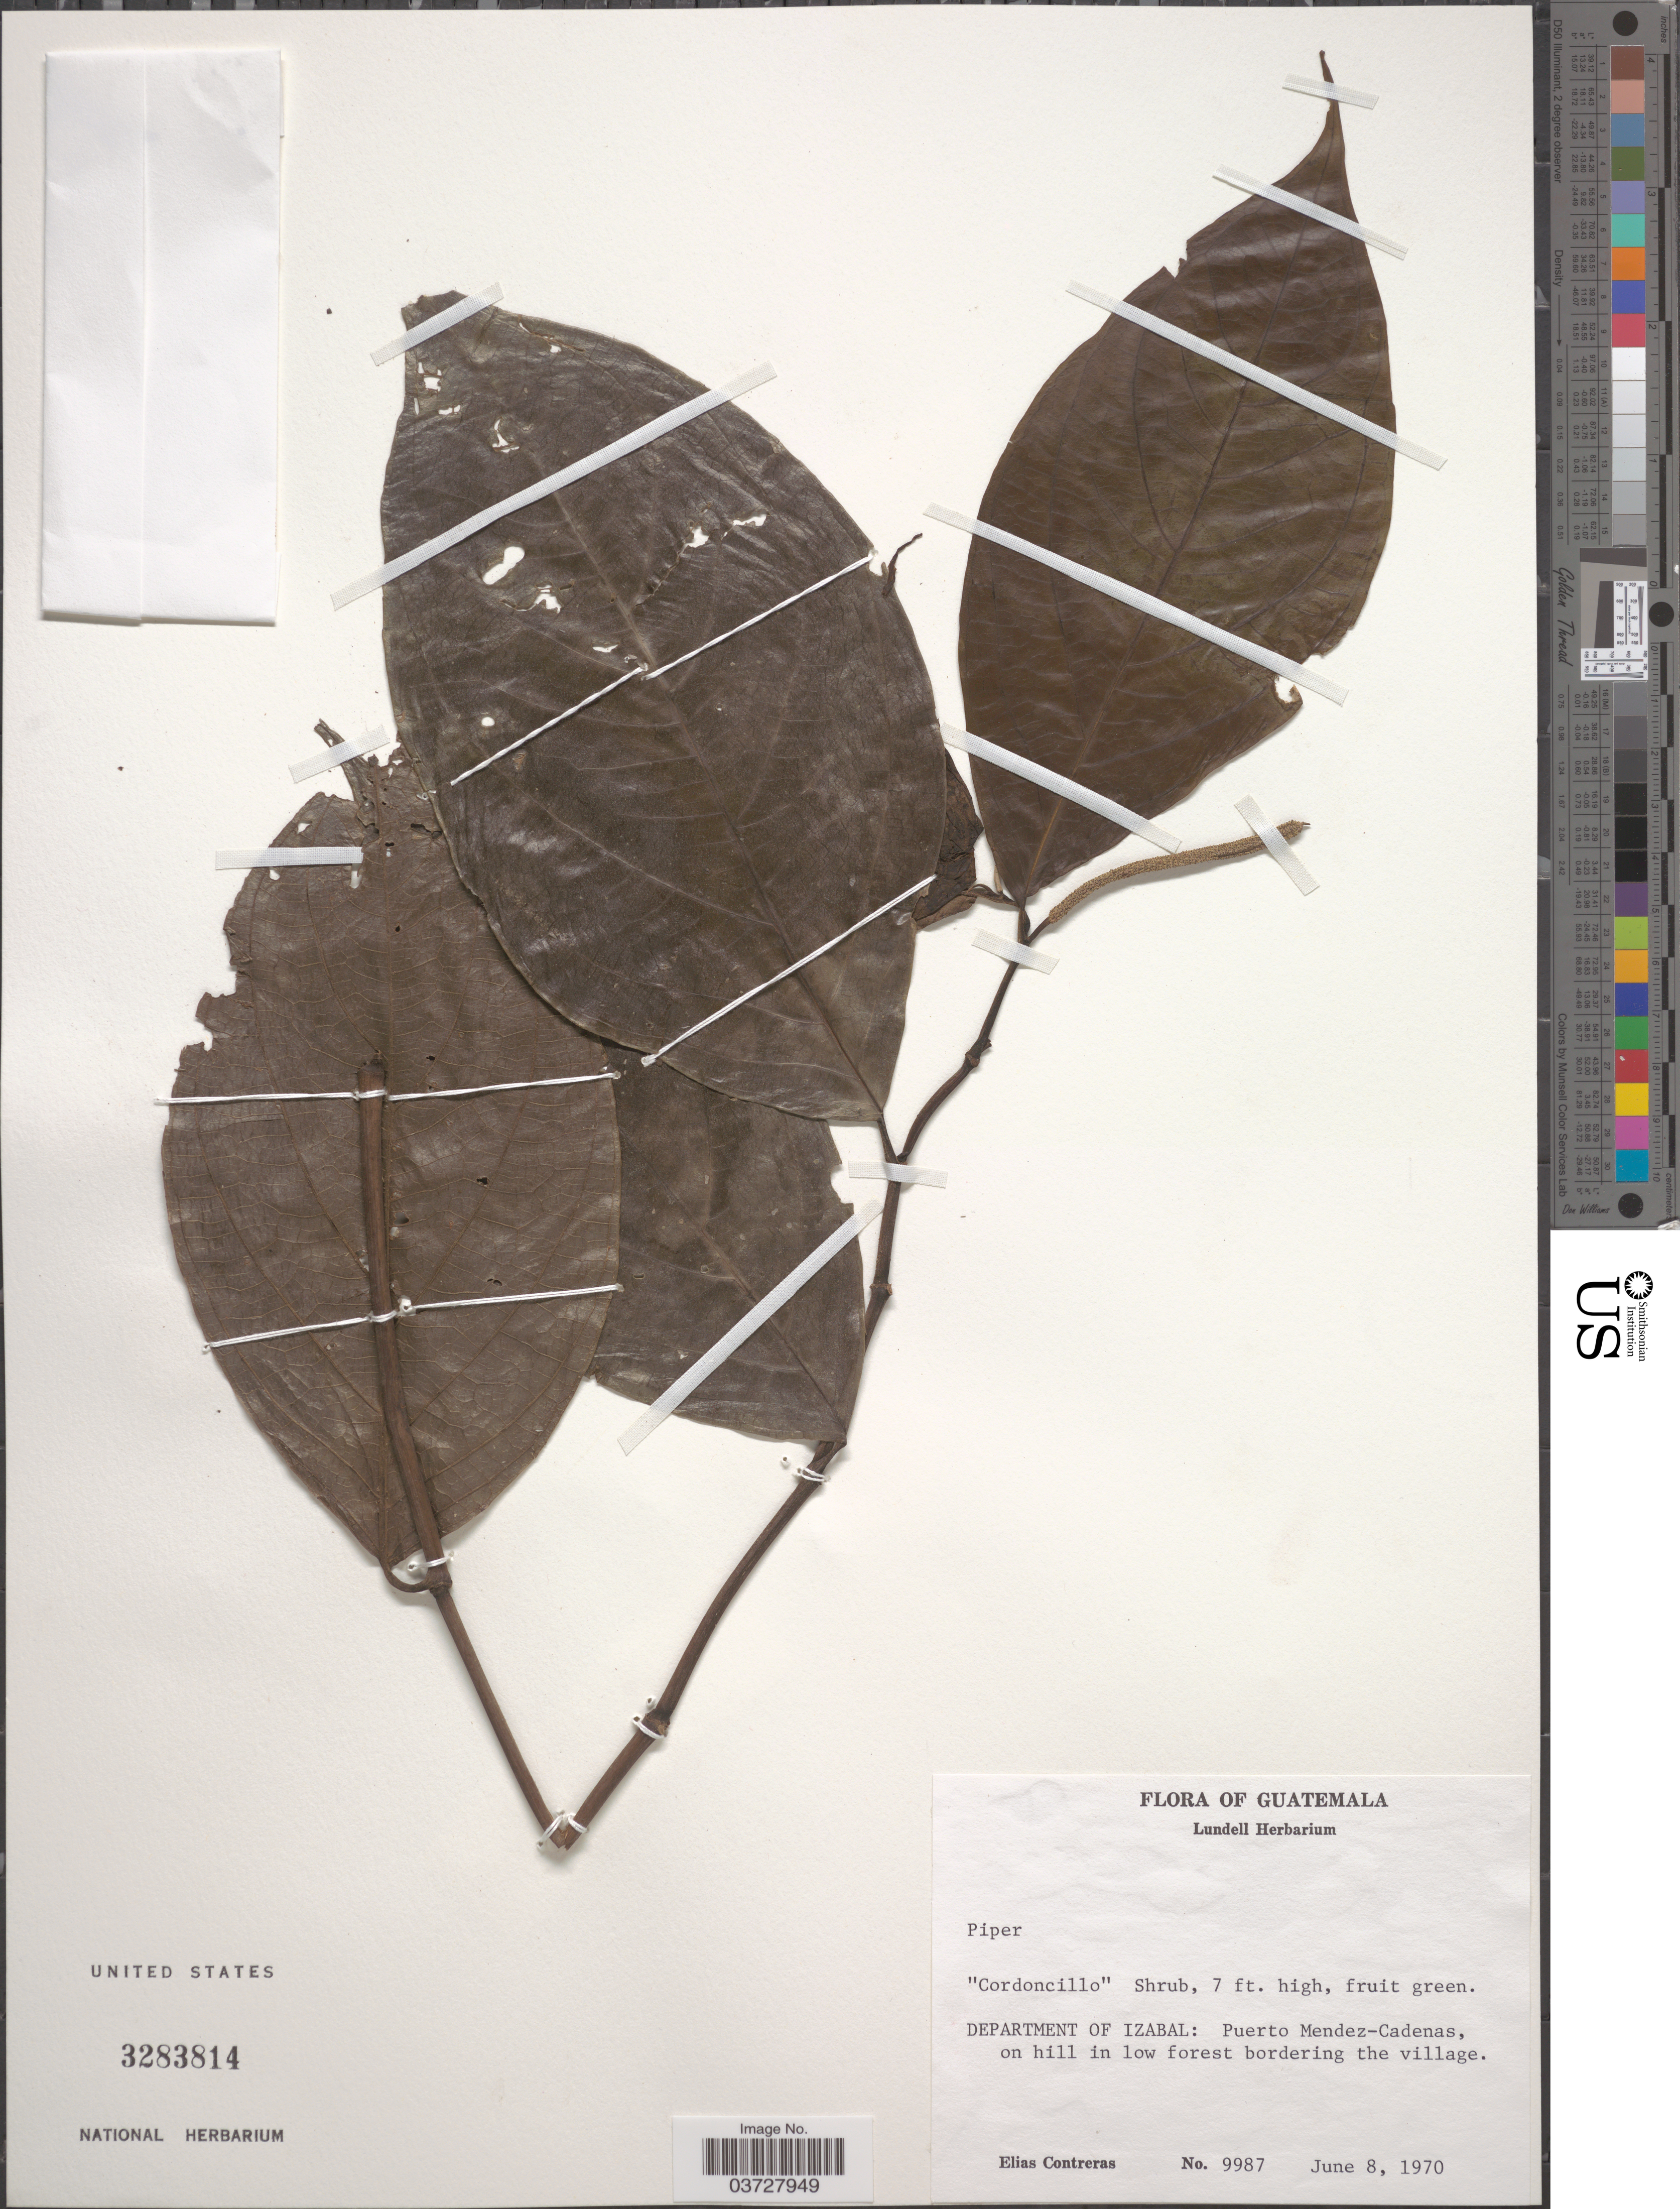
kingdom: Plantae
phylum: Tracheophyta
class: Magnoliopsida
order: Piperales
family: Piperaceae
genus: Piper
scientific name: Piper sp.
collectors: E. Contreras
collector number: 9987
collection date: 1970-06-08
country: Guatemala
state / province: Izabal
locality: Department of Izabal: Puerto Mendez-Cadenas, on hill in low forest bordering the village.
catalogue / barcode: US 3283814